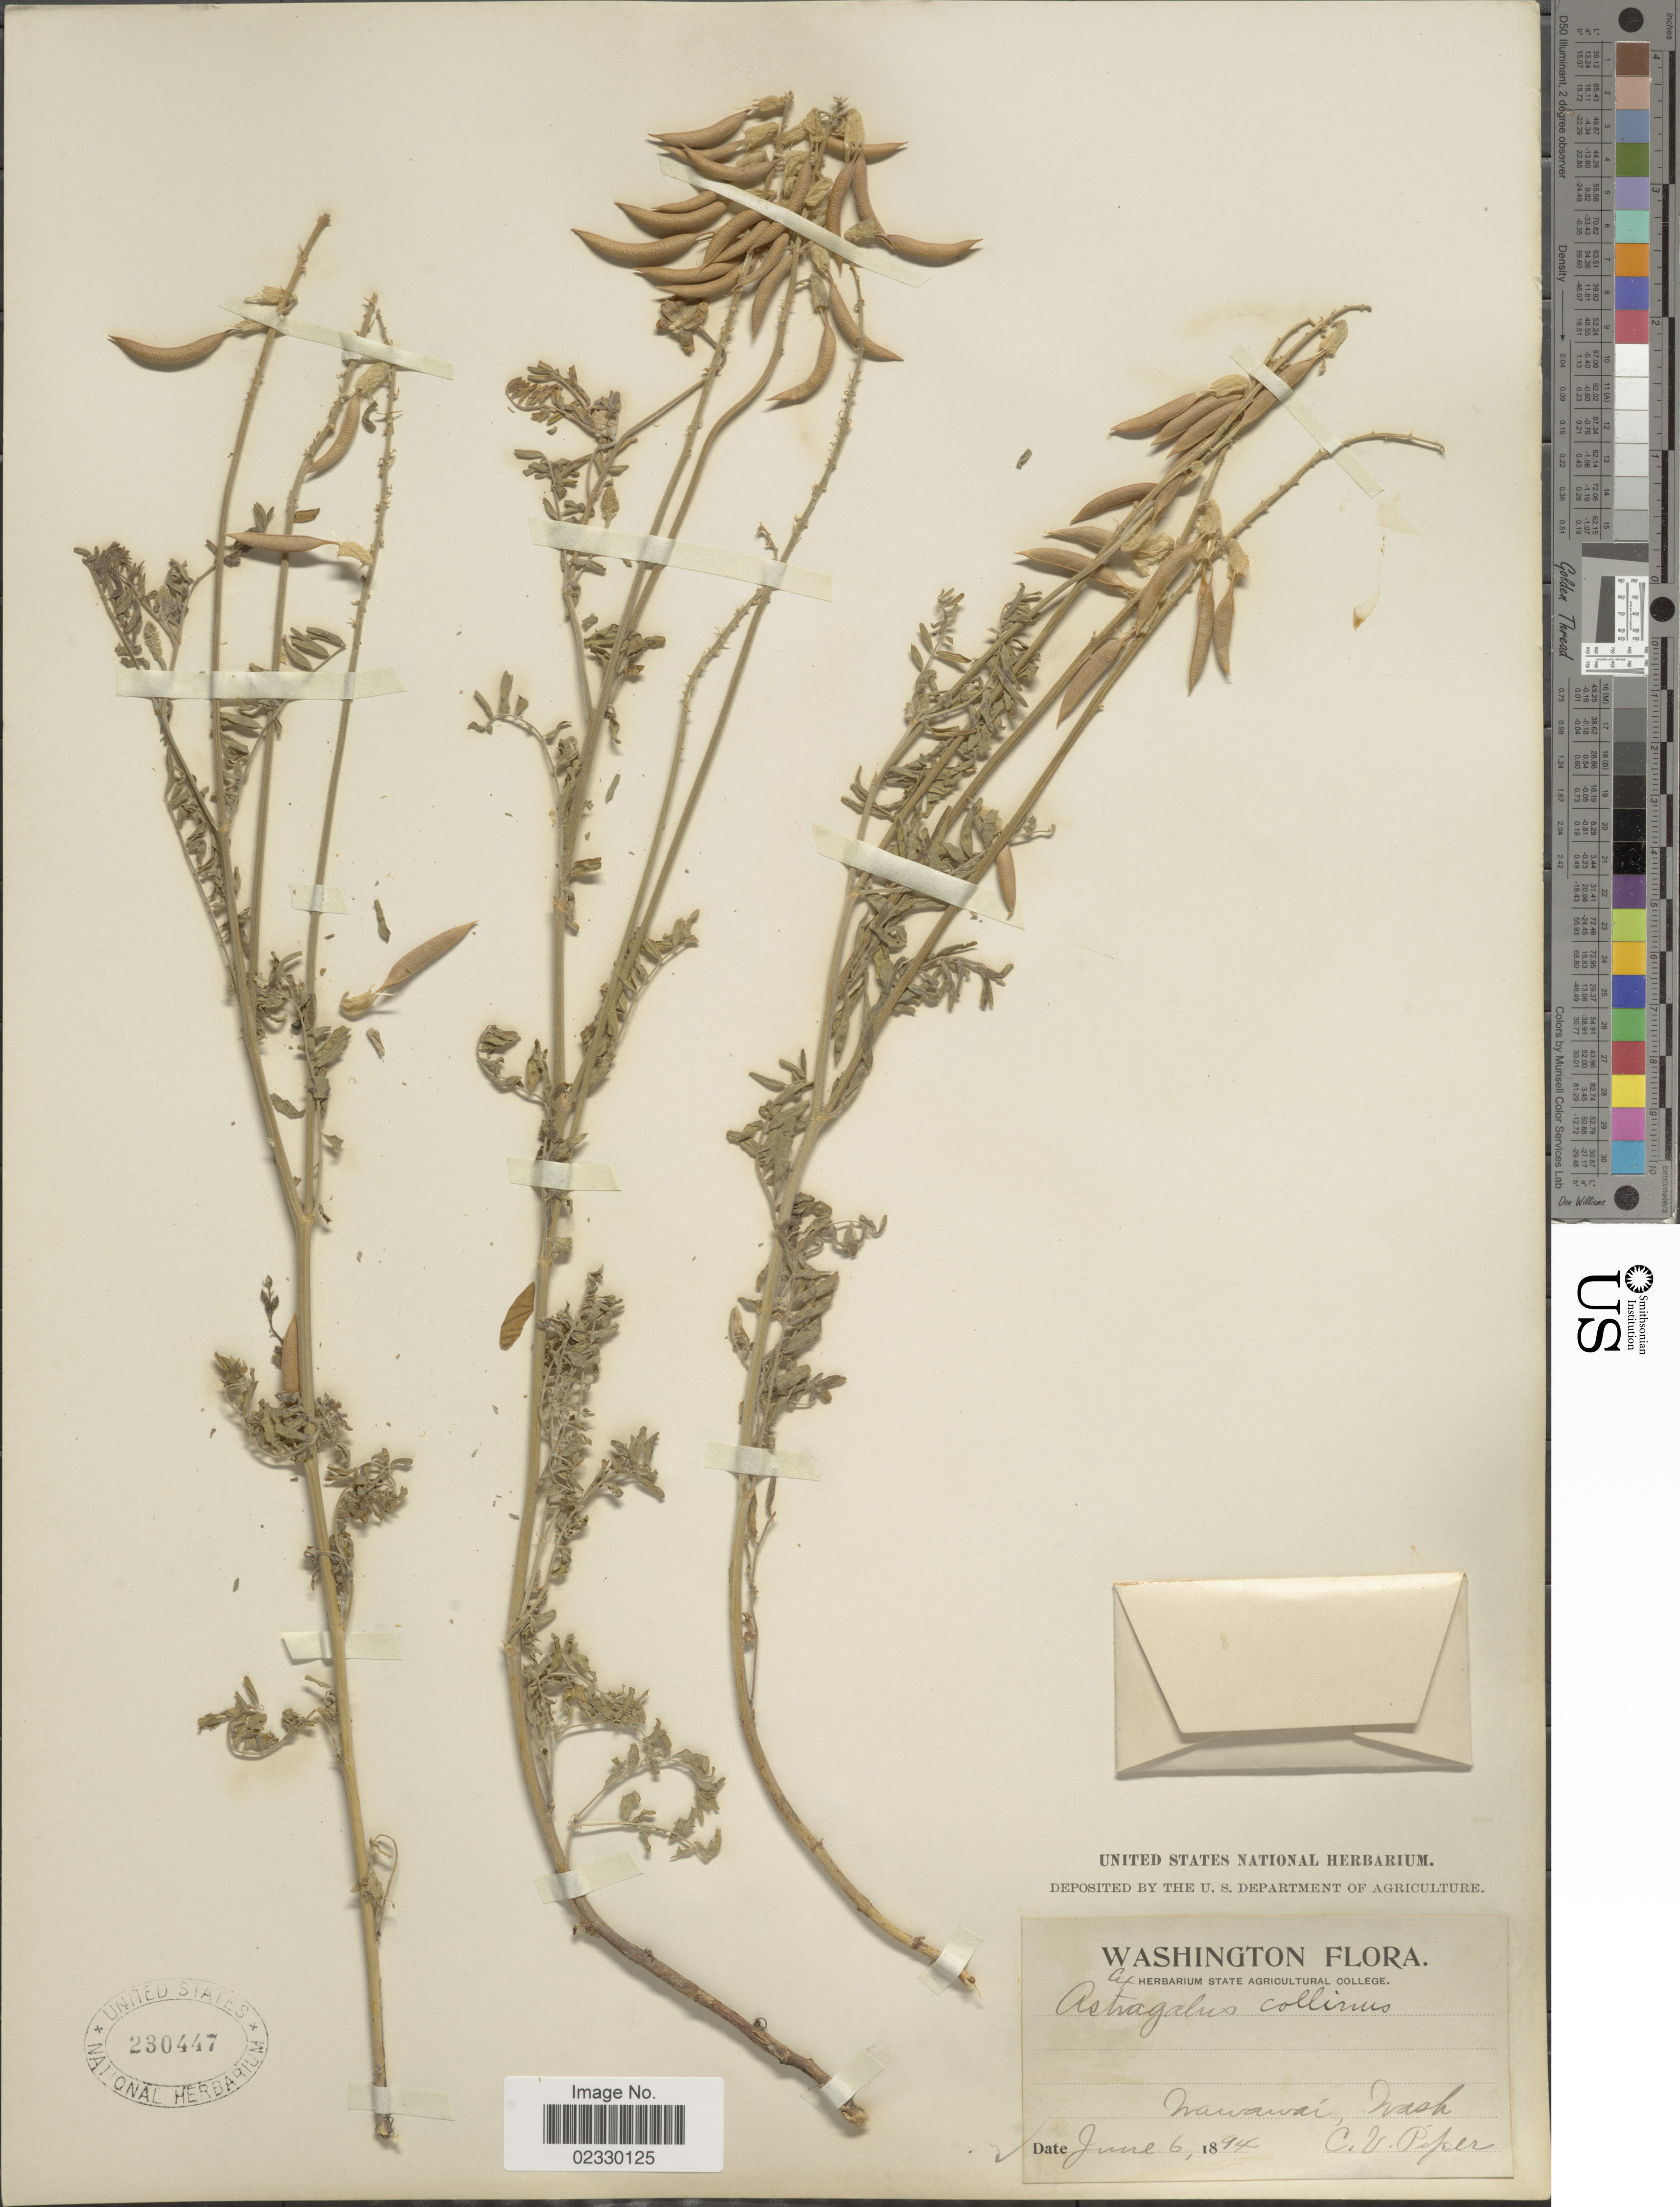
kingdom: Plantae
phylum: Tracheophyta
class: Magnoliopsida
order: Fabales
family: Fabaceae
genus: Astragalus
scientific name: Astragalus collinus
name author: Douglas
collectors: C. V. Piper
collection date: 1894-06-06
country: United States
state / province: Washington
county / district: Whitman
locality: Wawawai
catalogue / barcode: US 230447